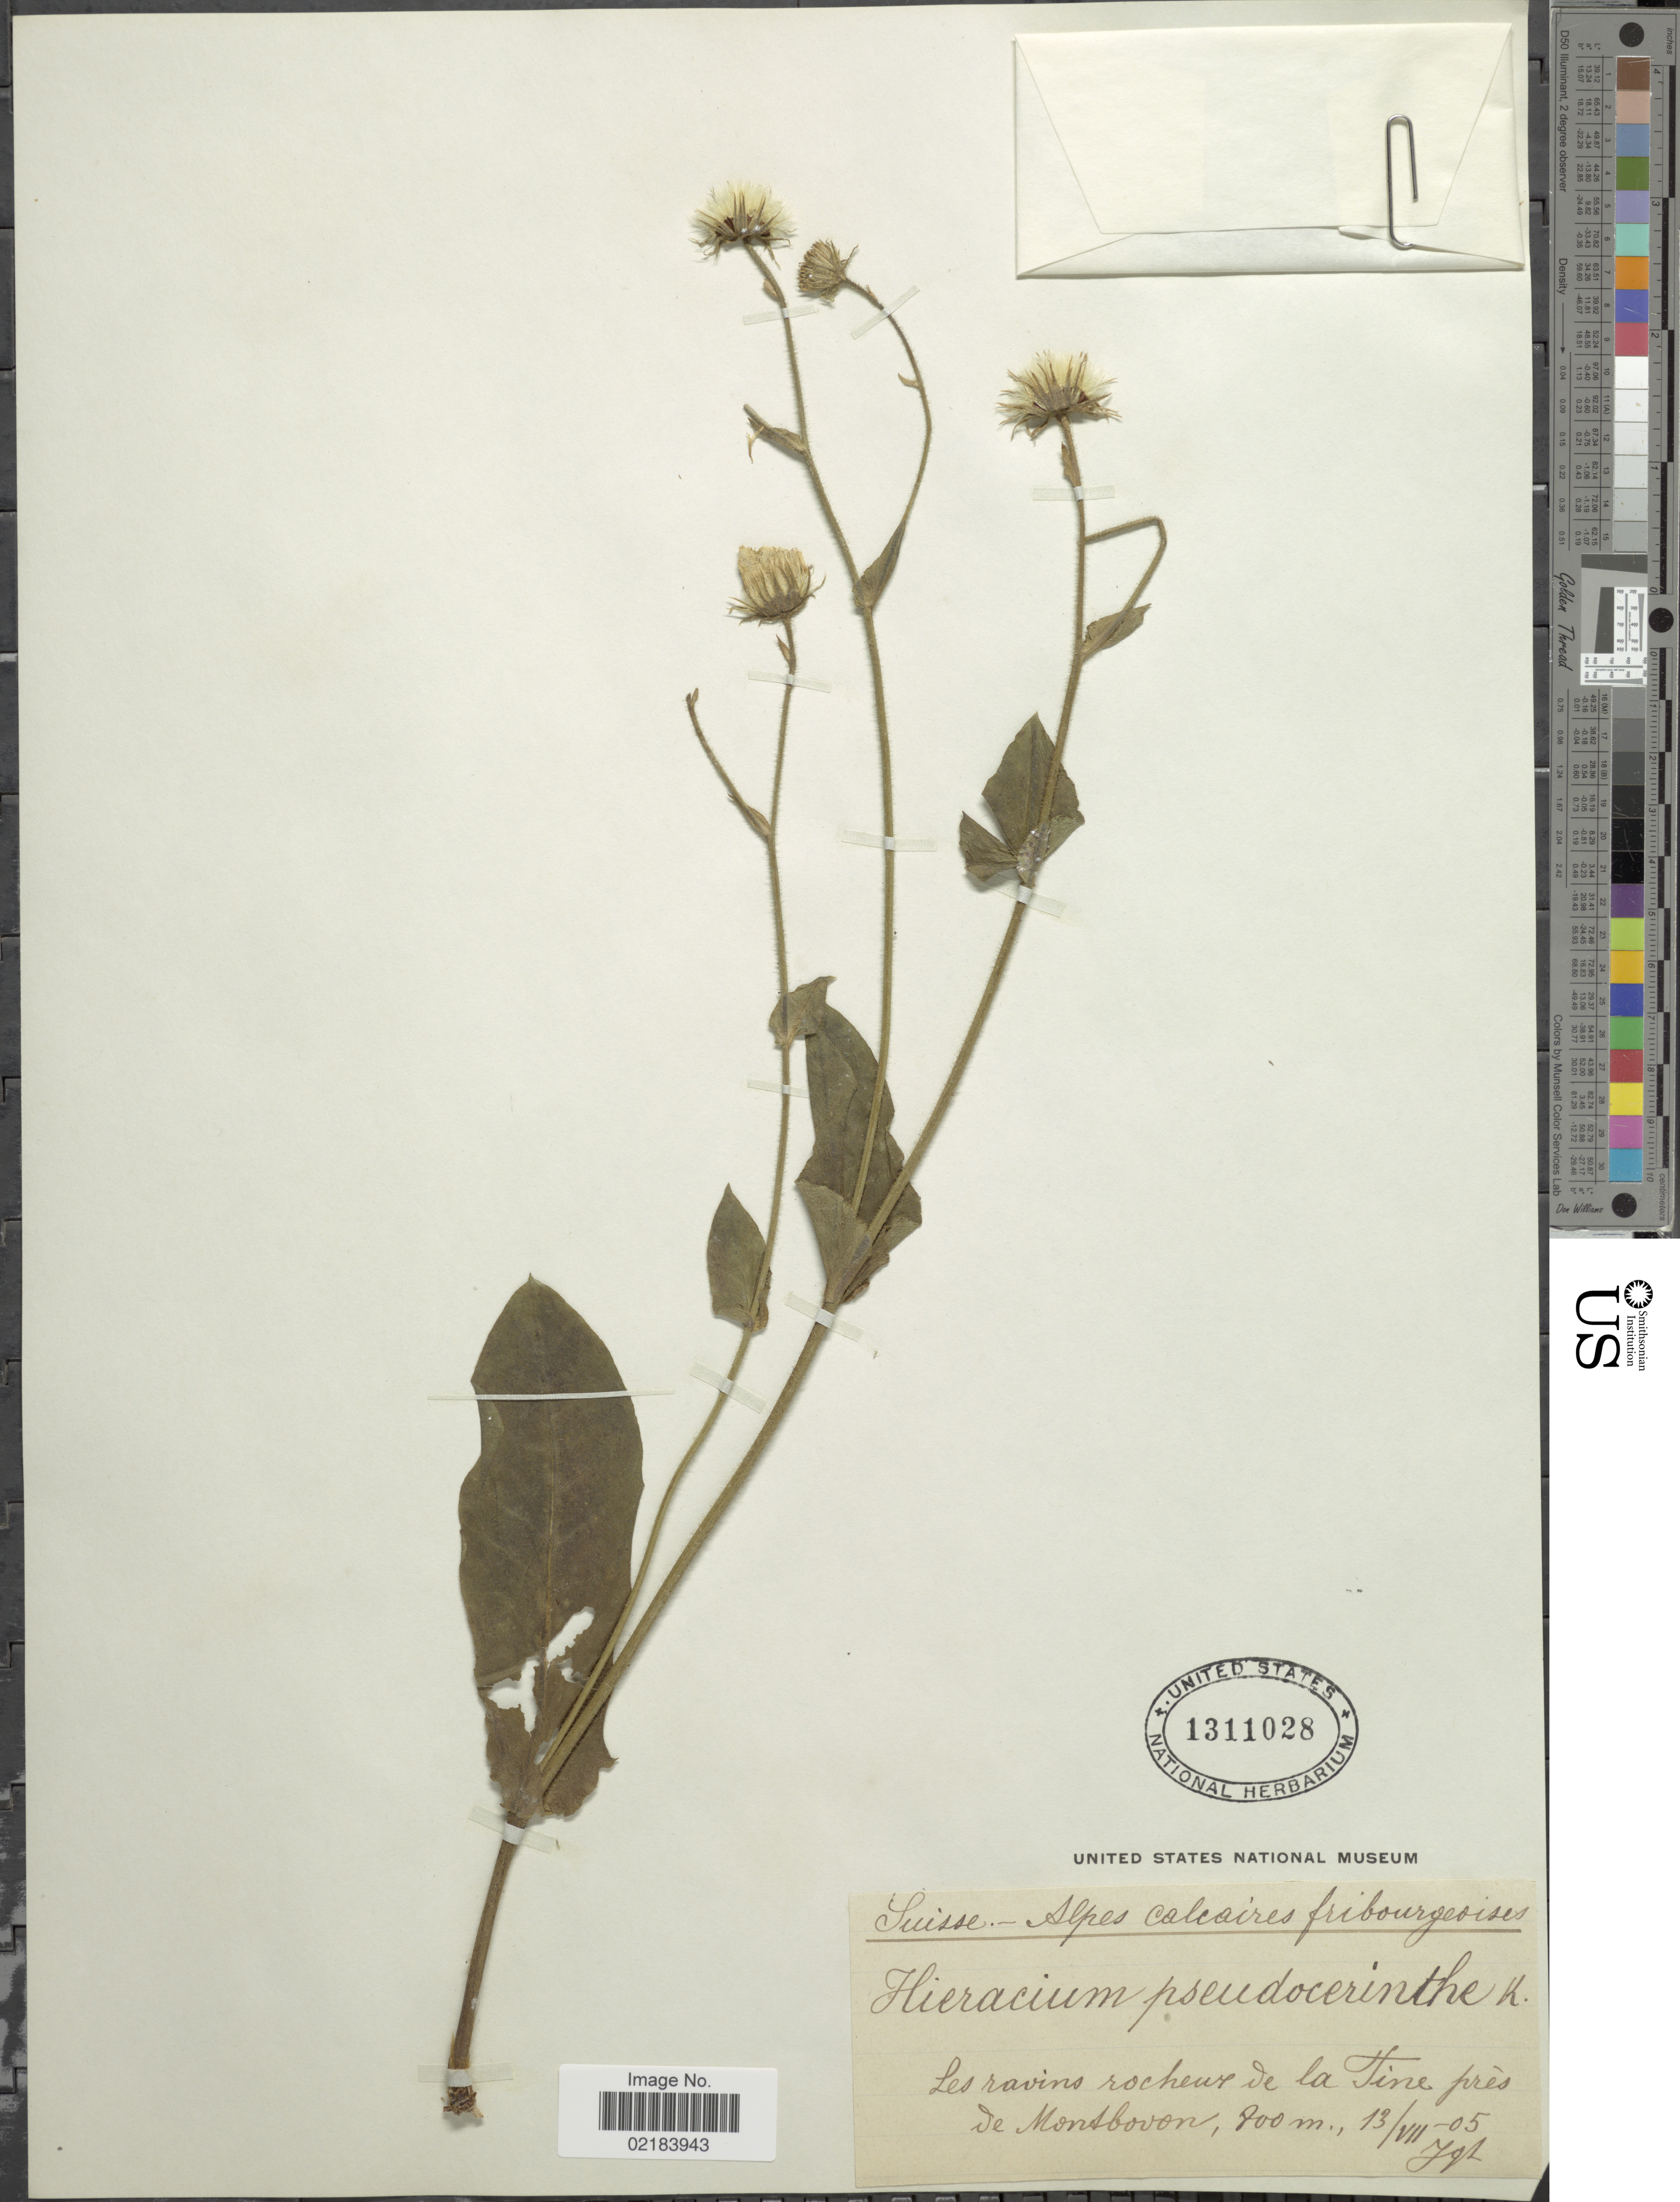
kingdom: Plantae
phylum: Tracheophyta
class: Magnoliopsida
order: Asterales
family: Asteraceae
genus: Hieracium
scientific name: Hieracium pseudocerinthe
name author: (Gaudin) W.D.J. Koch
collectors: J. G. L.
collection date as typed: Transcribed d/m/y: 13/7/05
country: Switzerland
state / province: Fribourg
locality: Suisse. Fribourgeoises. Les ravins rocheur de la Sie pres de Montbovon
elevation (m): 800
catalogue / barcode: US 1311028